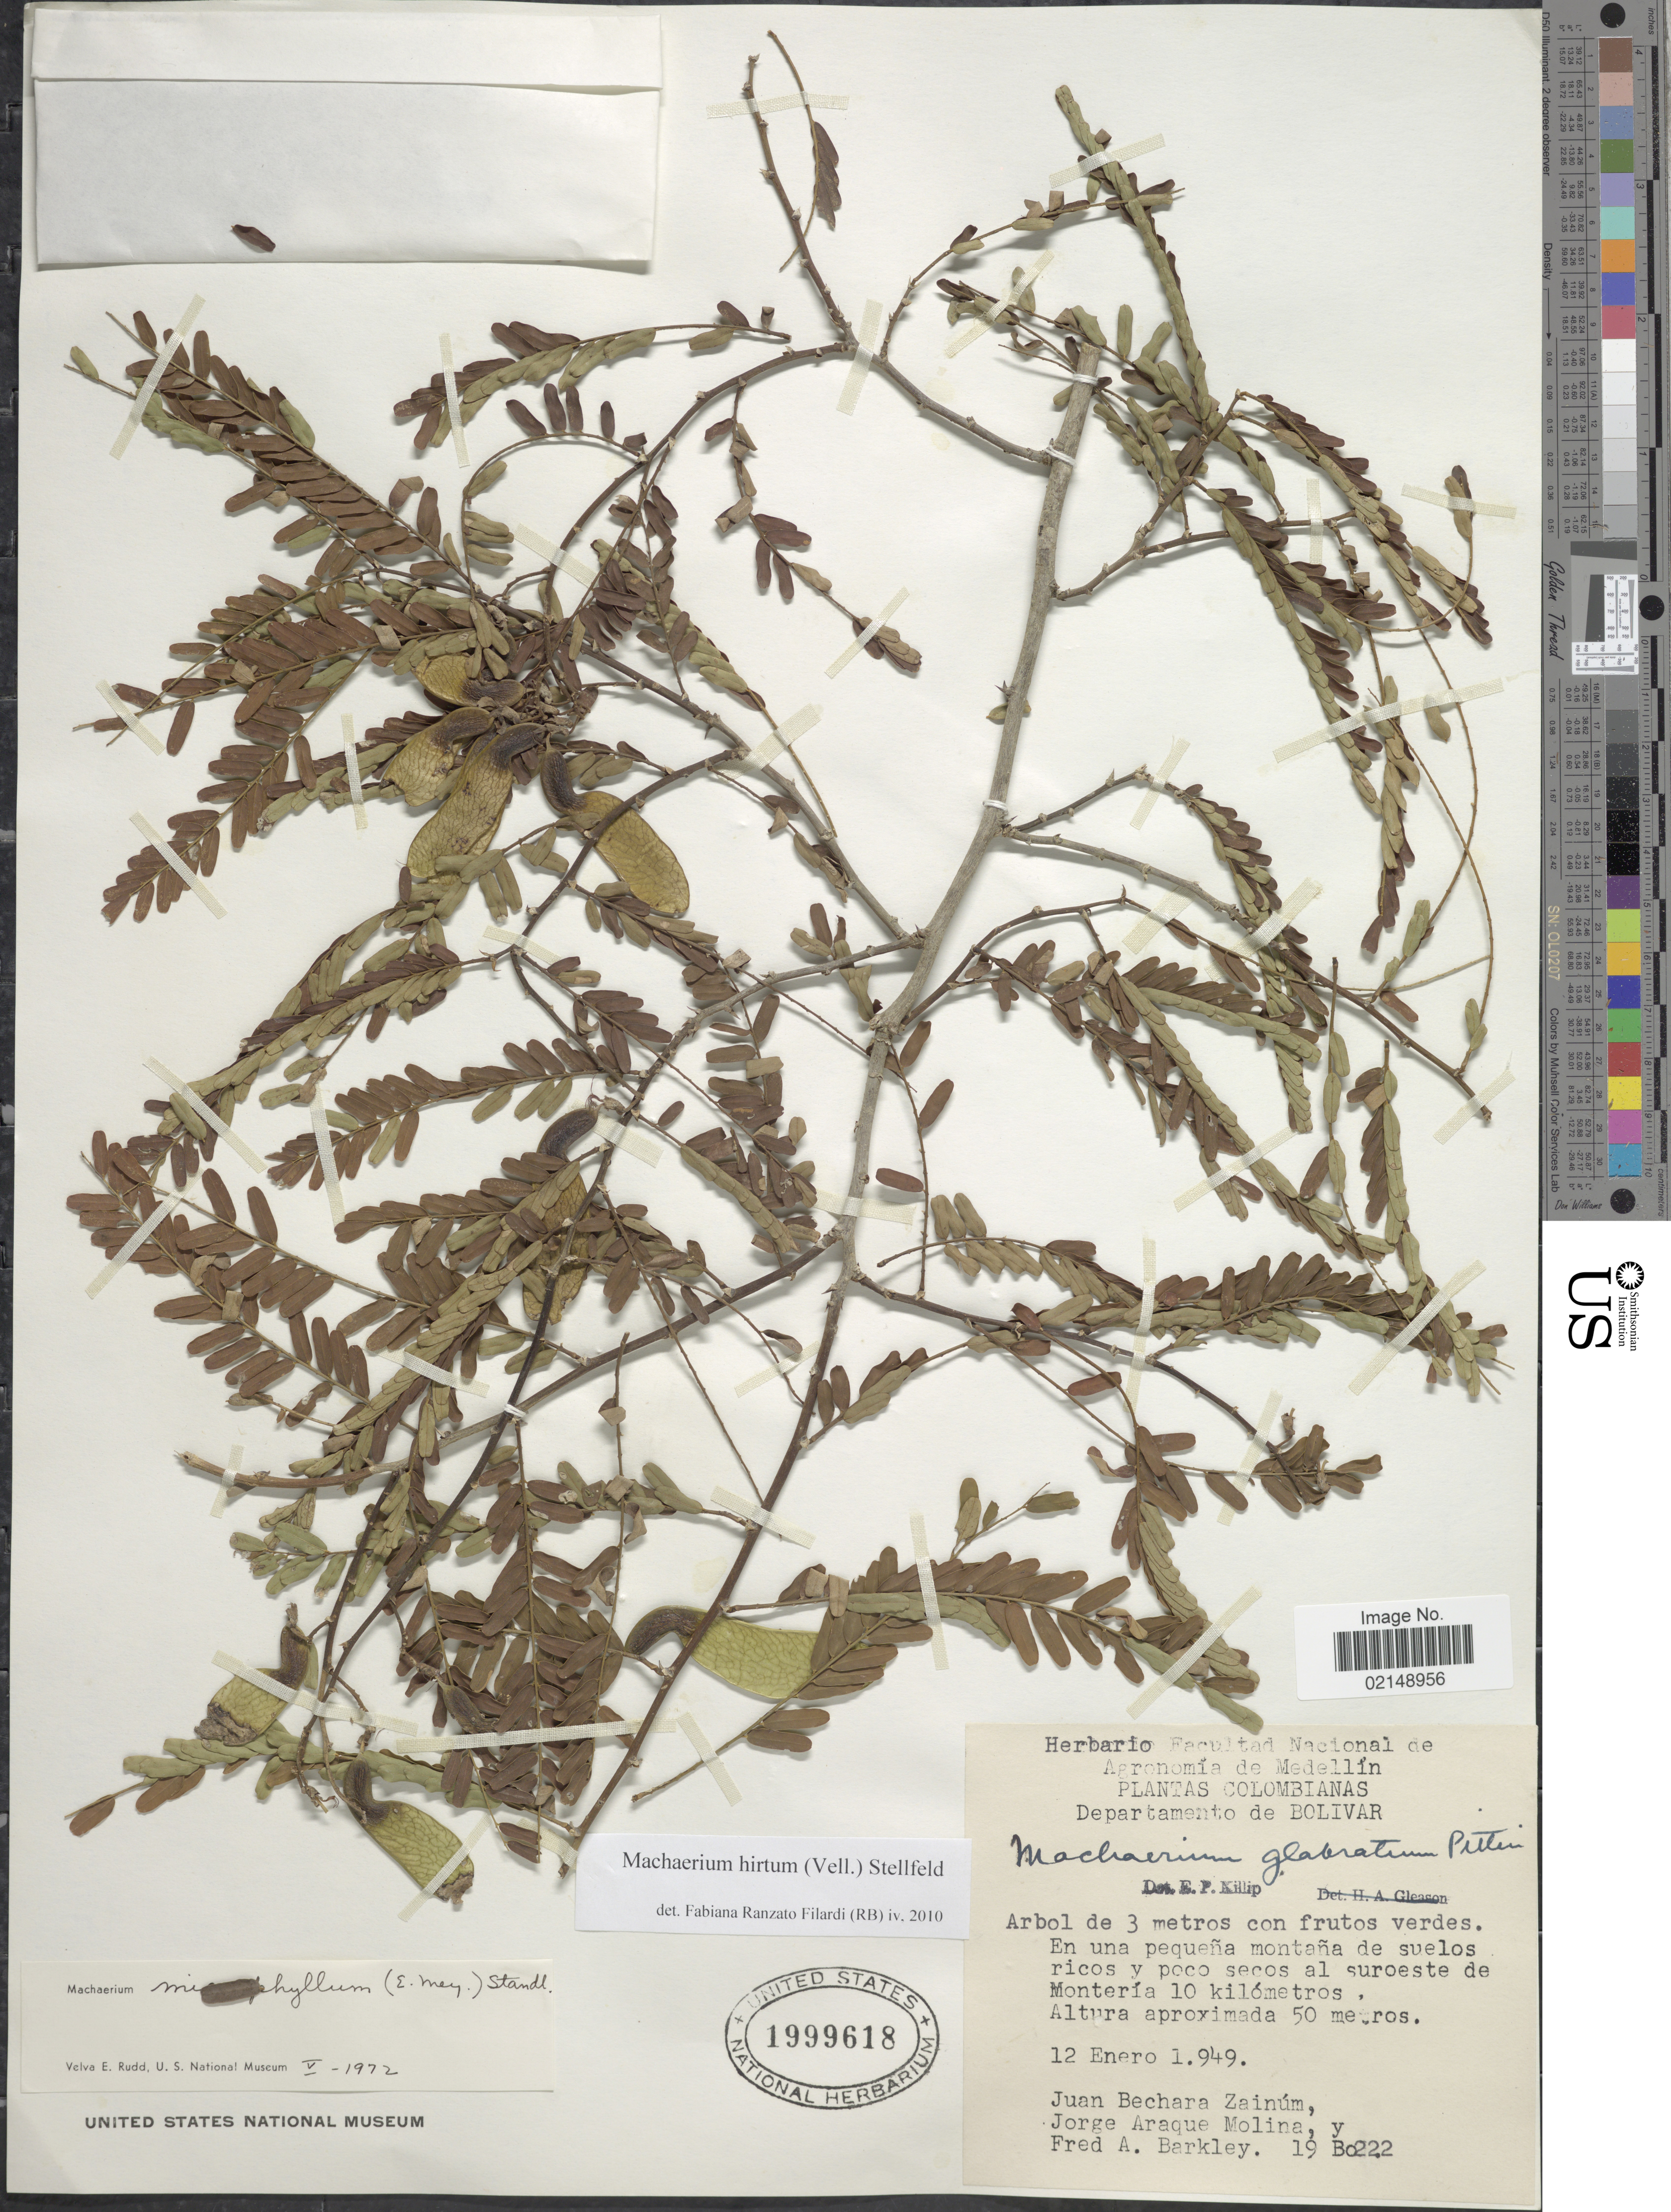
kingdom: Plantae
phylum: Tracheophyta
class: Magnoliopsida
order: Fabales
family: Fabaceae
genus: Machaerium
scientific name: Machaerium hirtum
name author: (Vell.) Stellfeld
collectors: J. Zainúm, J. Araque Molina & F. A. Barkley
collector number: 19Bo222*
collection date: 1949-01-19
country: Colombia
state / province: Bolívar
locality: Colombianas. En una pequana montana de suelos ricos y poco secos al suroeste de Monteria 10 kilometros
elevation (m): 50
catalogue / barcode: US 1999618